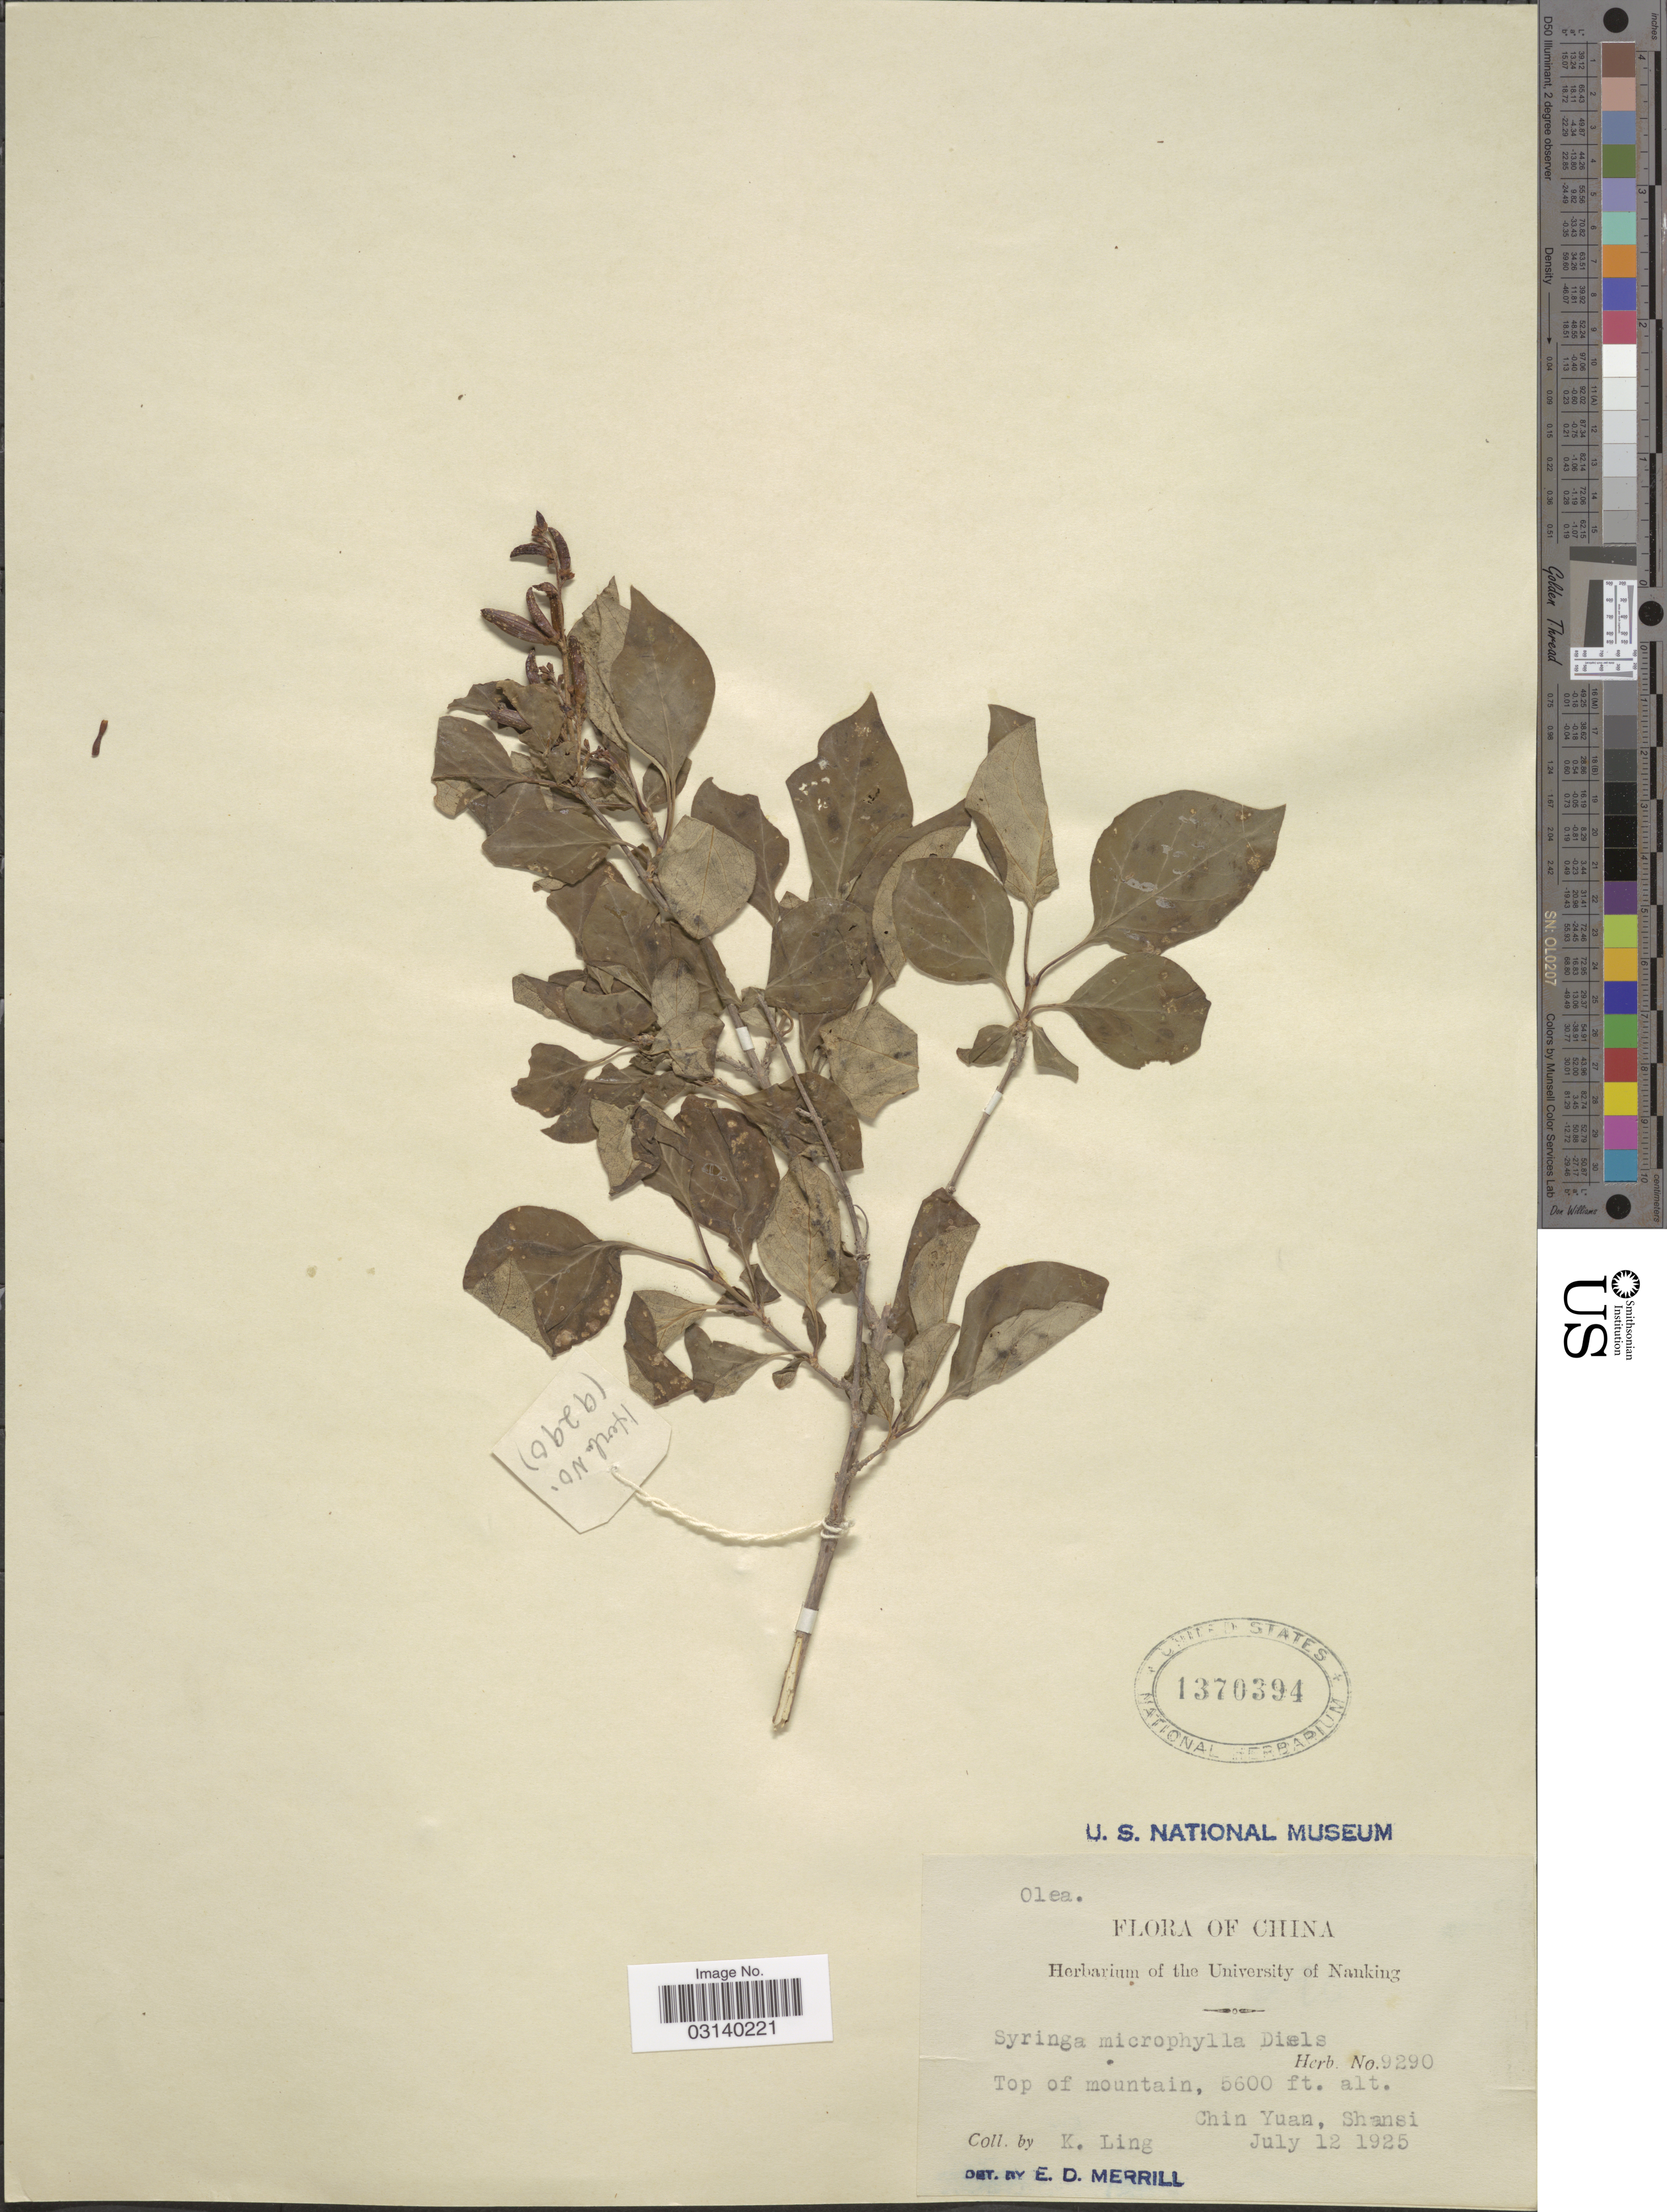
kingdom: Plantae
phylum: Tracheophyta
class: Magnoliopsida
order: Lamiales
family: Oleaceae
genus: Syringa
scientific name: Syringa pubescens subsp. microphylla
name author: (Diels) M.C. Chang & X.L. Chen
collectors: K. Ling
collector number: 9290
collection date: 1925-07-12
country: China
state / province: Shanxi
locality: Top of mountain. Chin Yuan, Shansi.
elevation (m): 1707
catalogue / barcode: US 1370394